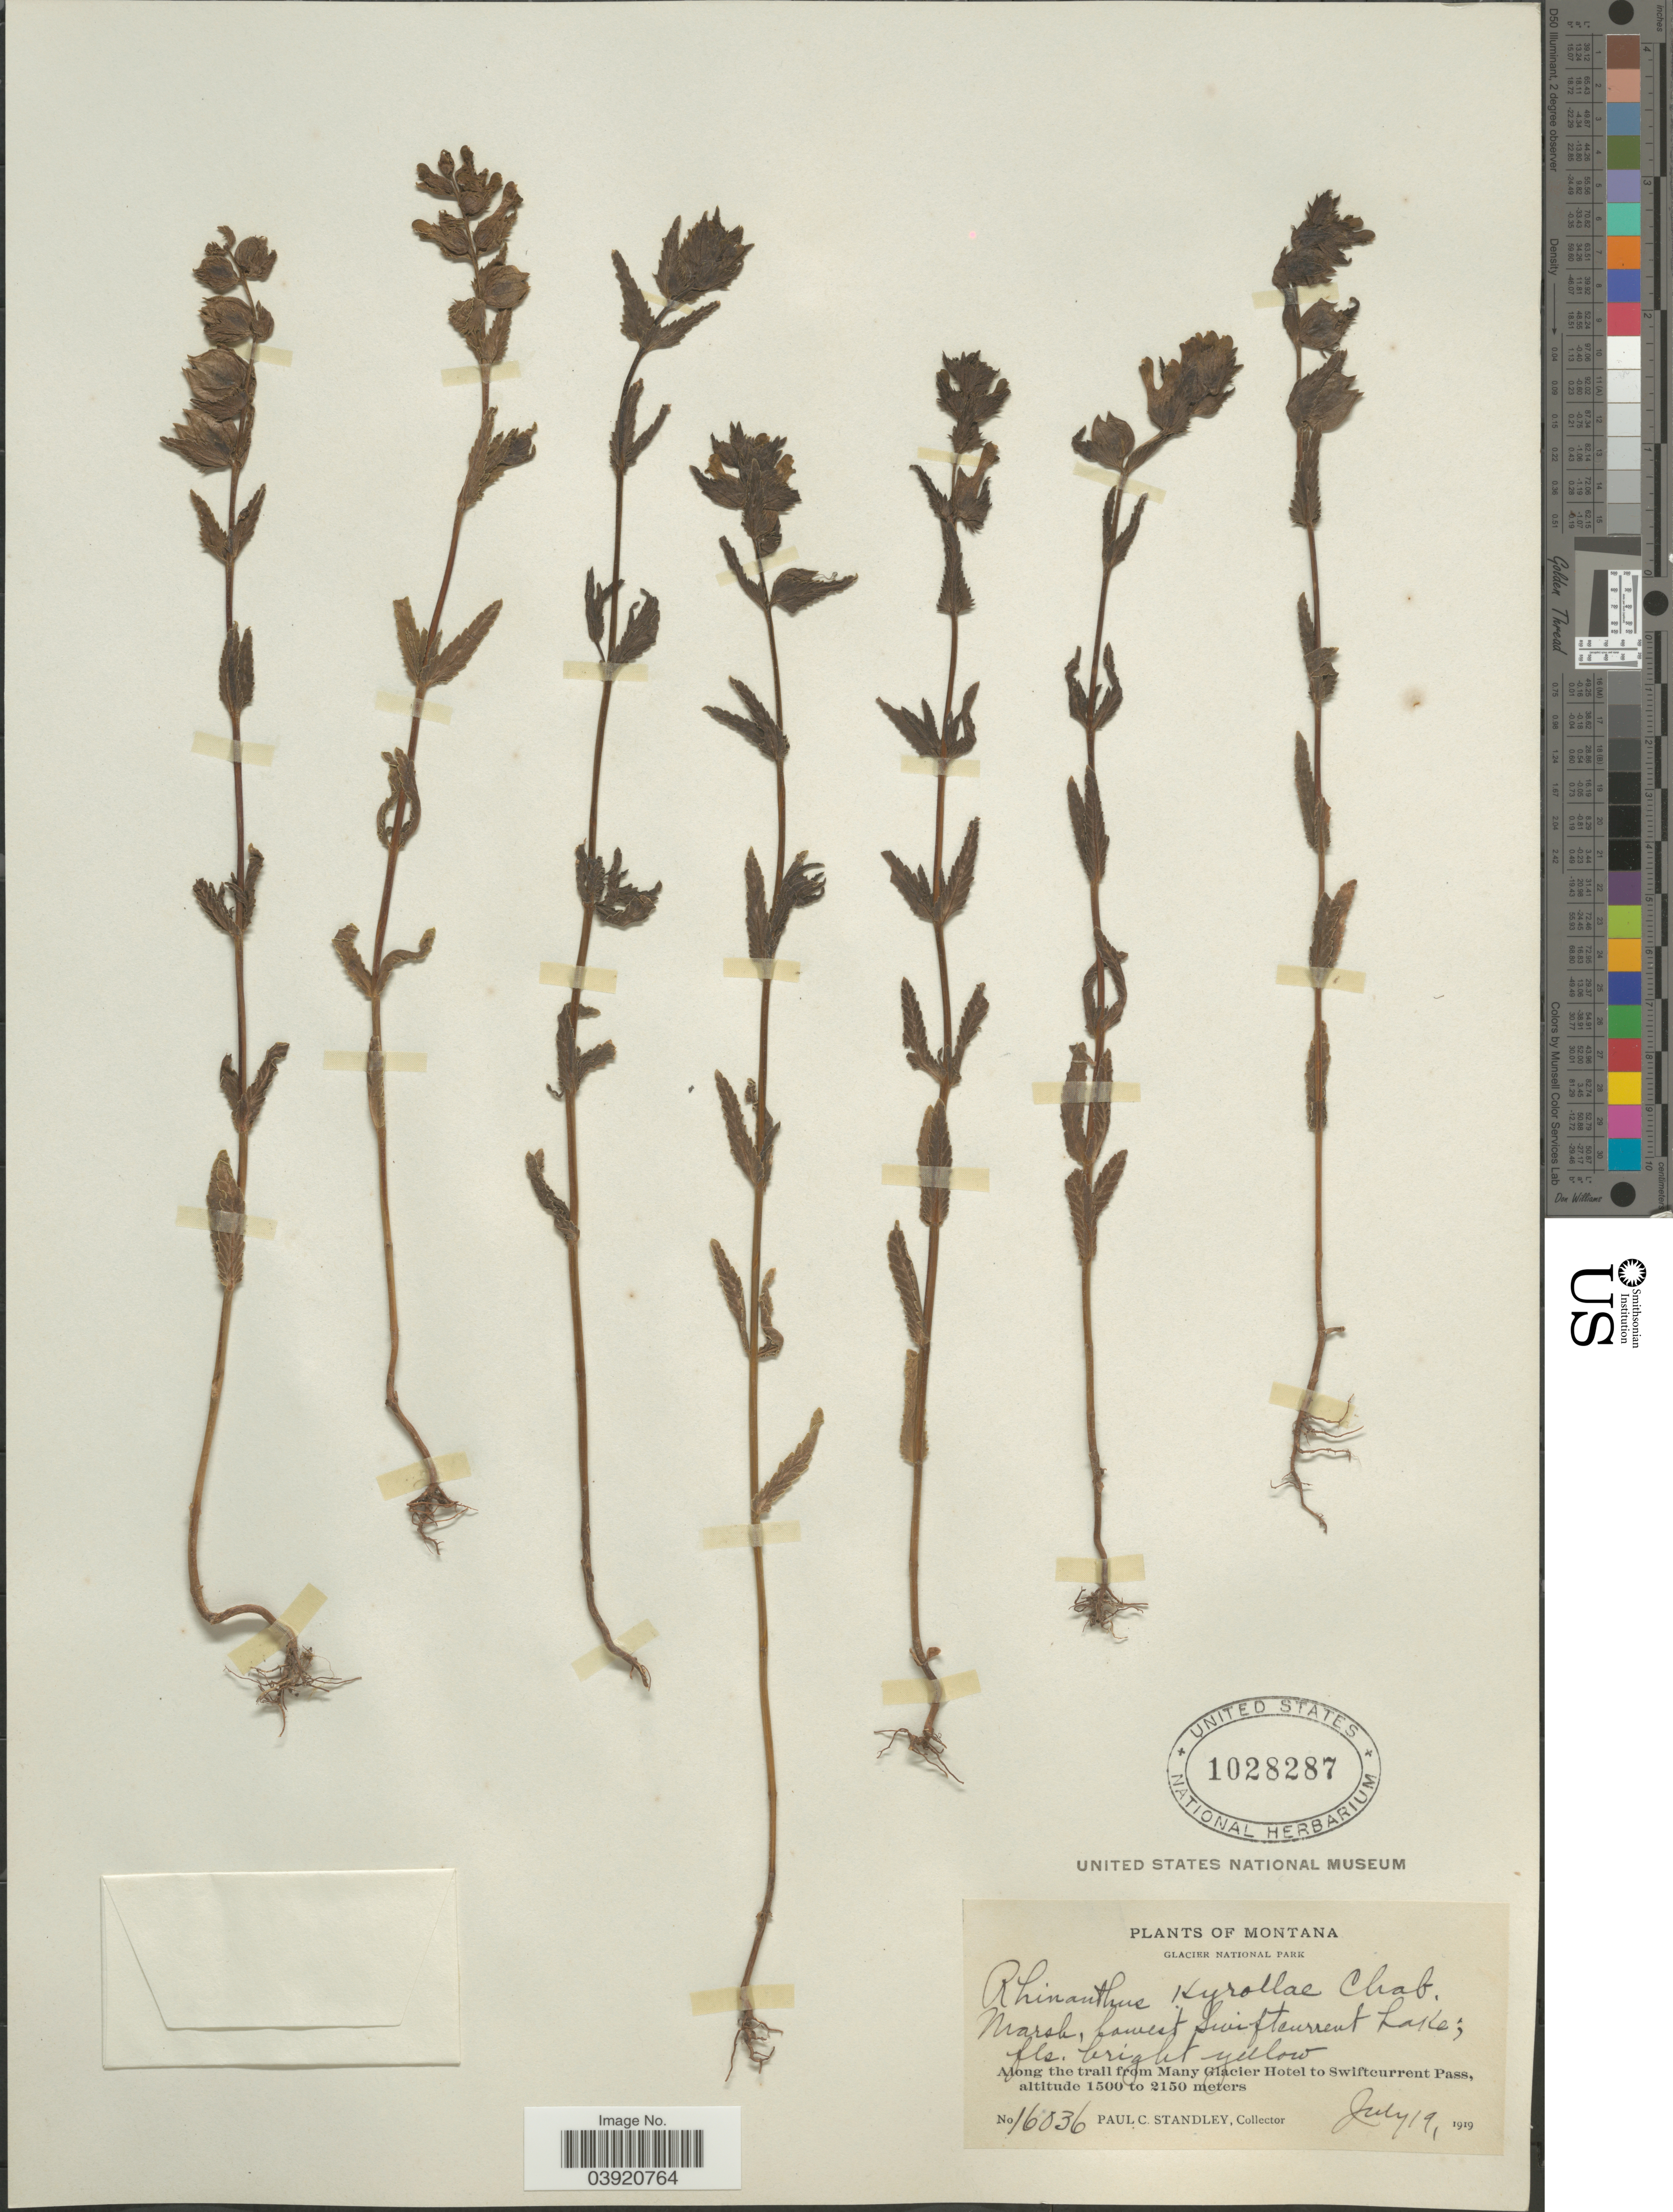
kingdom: Plantae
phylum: Tracheophyta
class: Magnoliopsida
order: Lamiales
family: Orobanchaceae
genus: Rhinanthus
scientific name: Rhinanthus kyrollae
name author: Chabert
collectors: P. C. Standley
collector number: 16036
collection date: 1919-07-19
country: United States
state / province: Montana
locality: Glacier National Park. Swiftcurrent Lake. Along the trail from Many Glacier Hotel to Swiftcurrent Pass.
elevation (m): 1500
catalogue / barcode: US 1028287